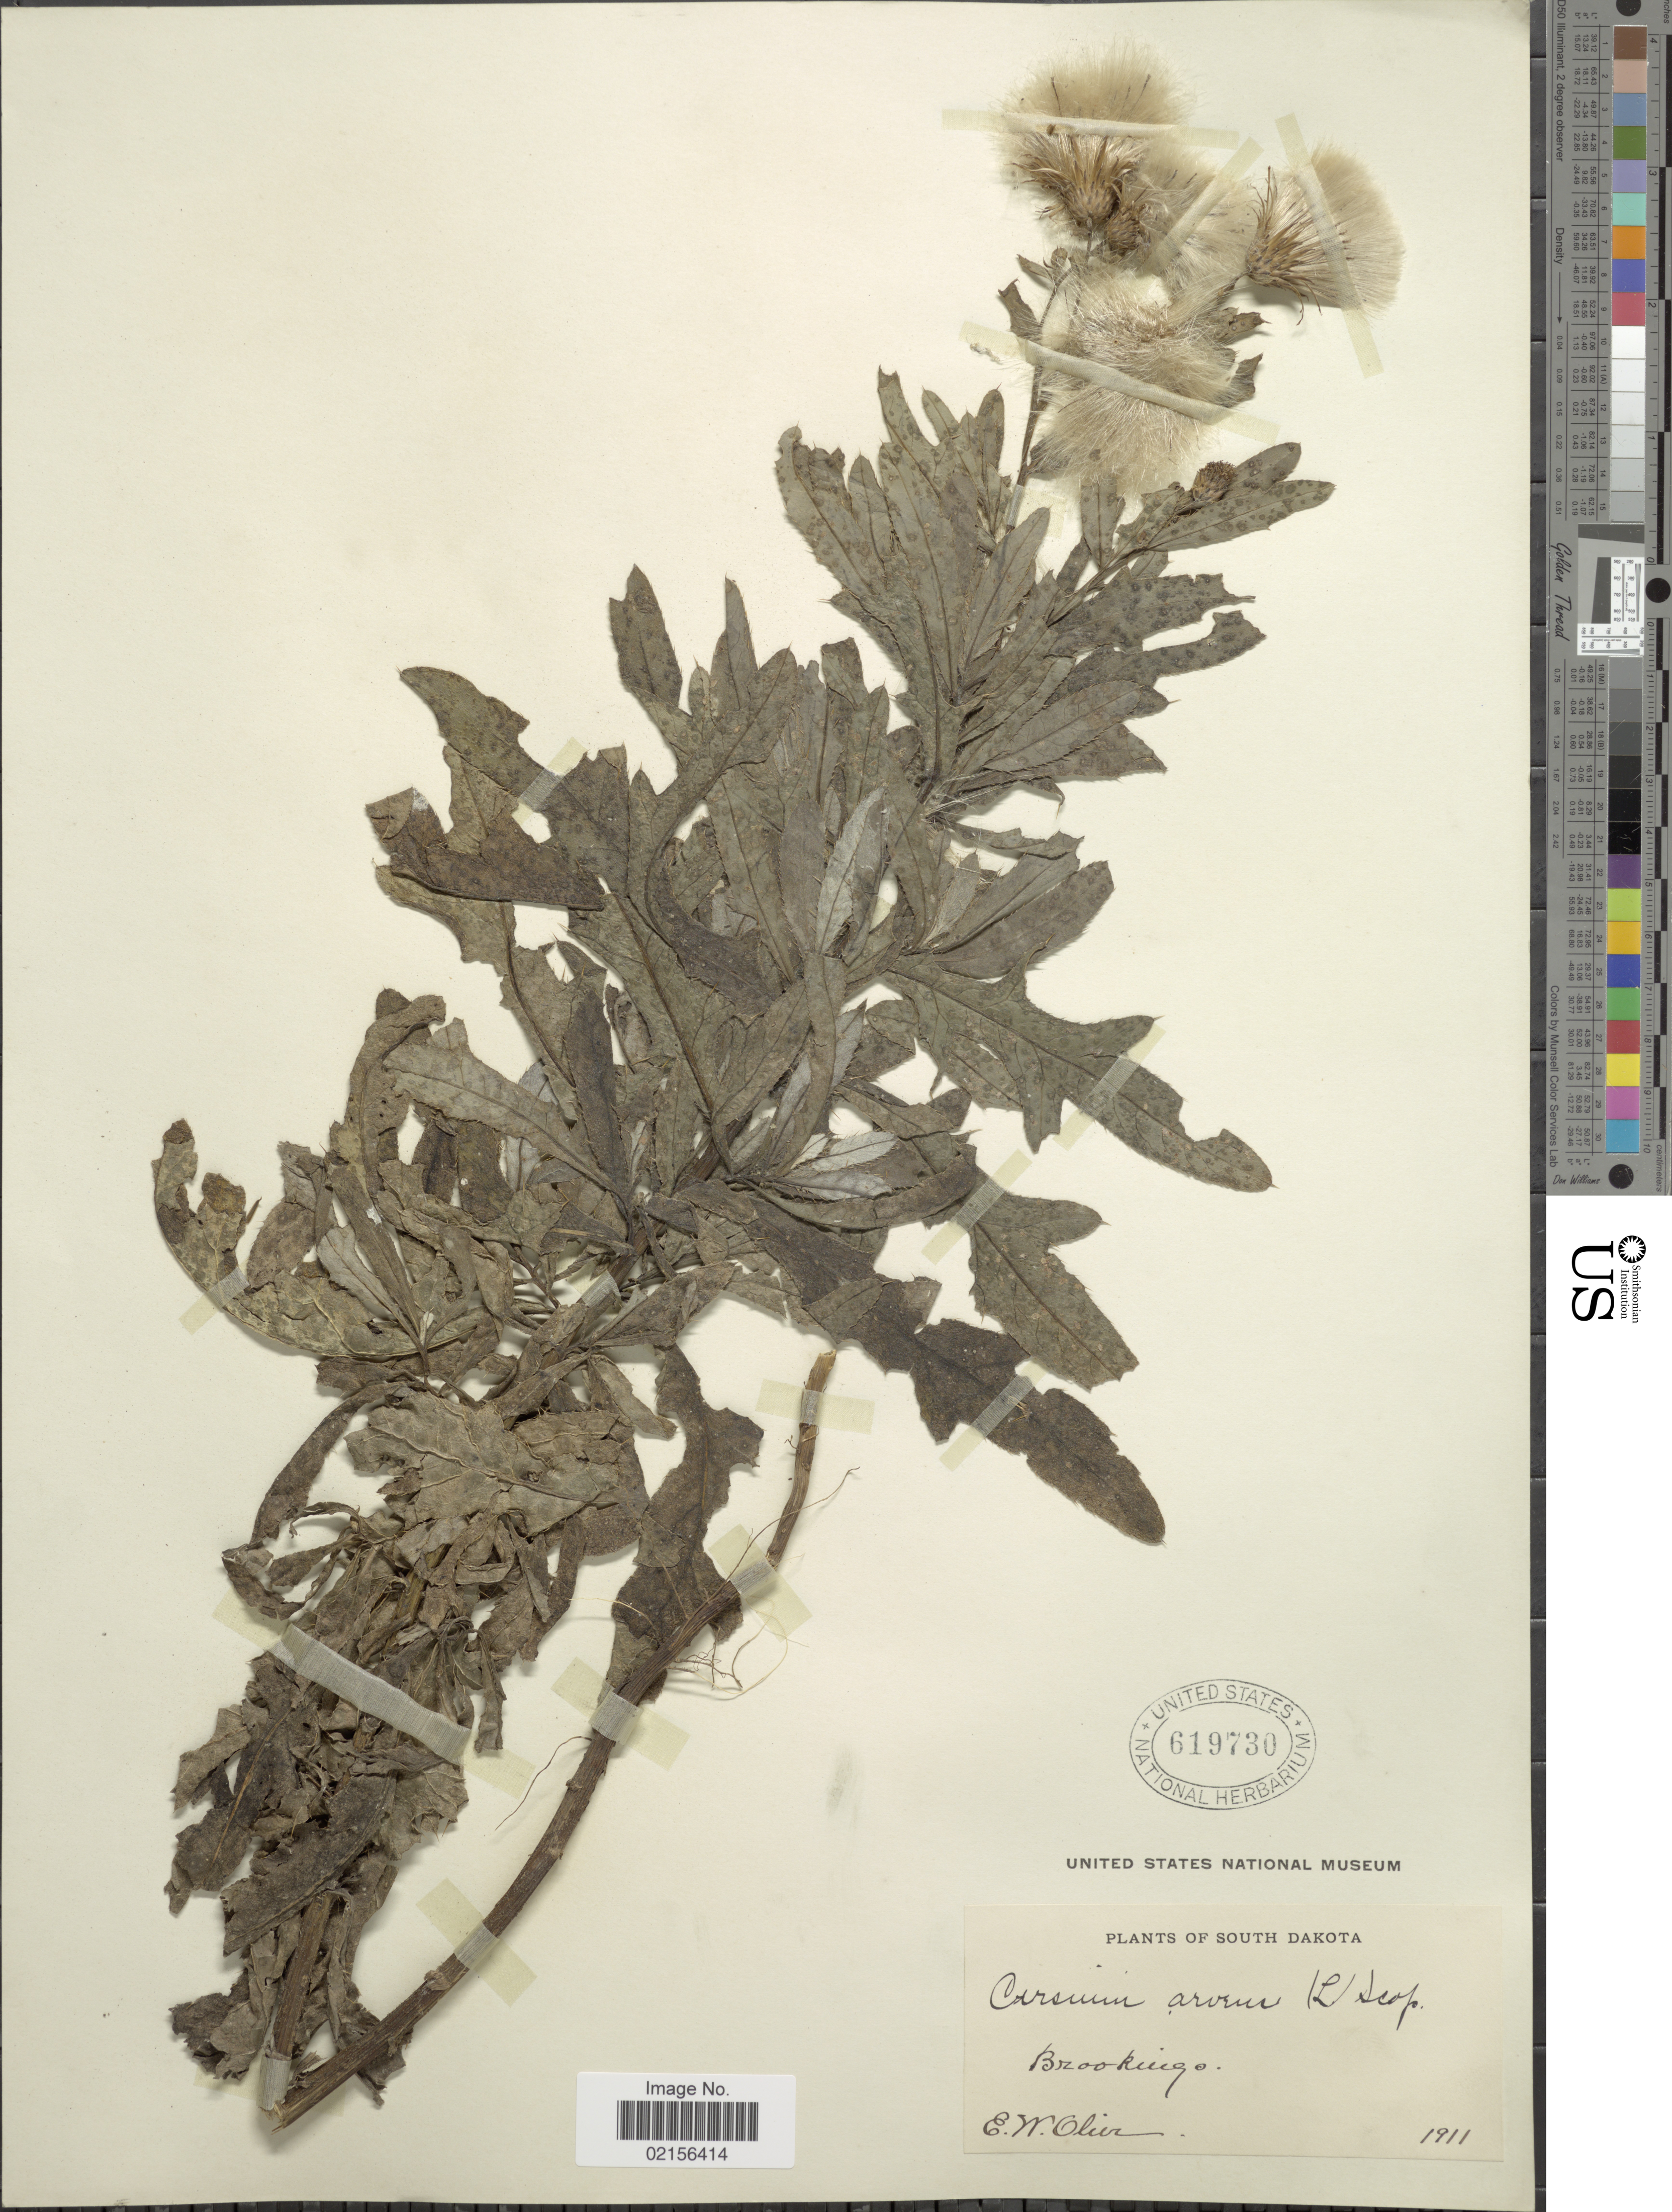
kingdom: Plantae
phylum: Tracheophyta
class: Magnoliopsida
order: Asterales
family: Asteraceae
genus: Cirsium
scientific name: Cirsium arvense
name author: (L.) Scop.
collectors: E. Olive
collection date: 1911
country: United States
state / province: South Dakota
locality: Brookings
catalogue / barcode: US 619730